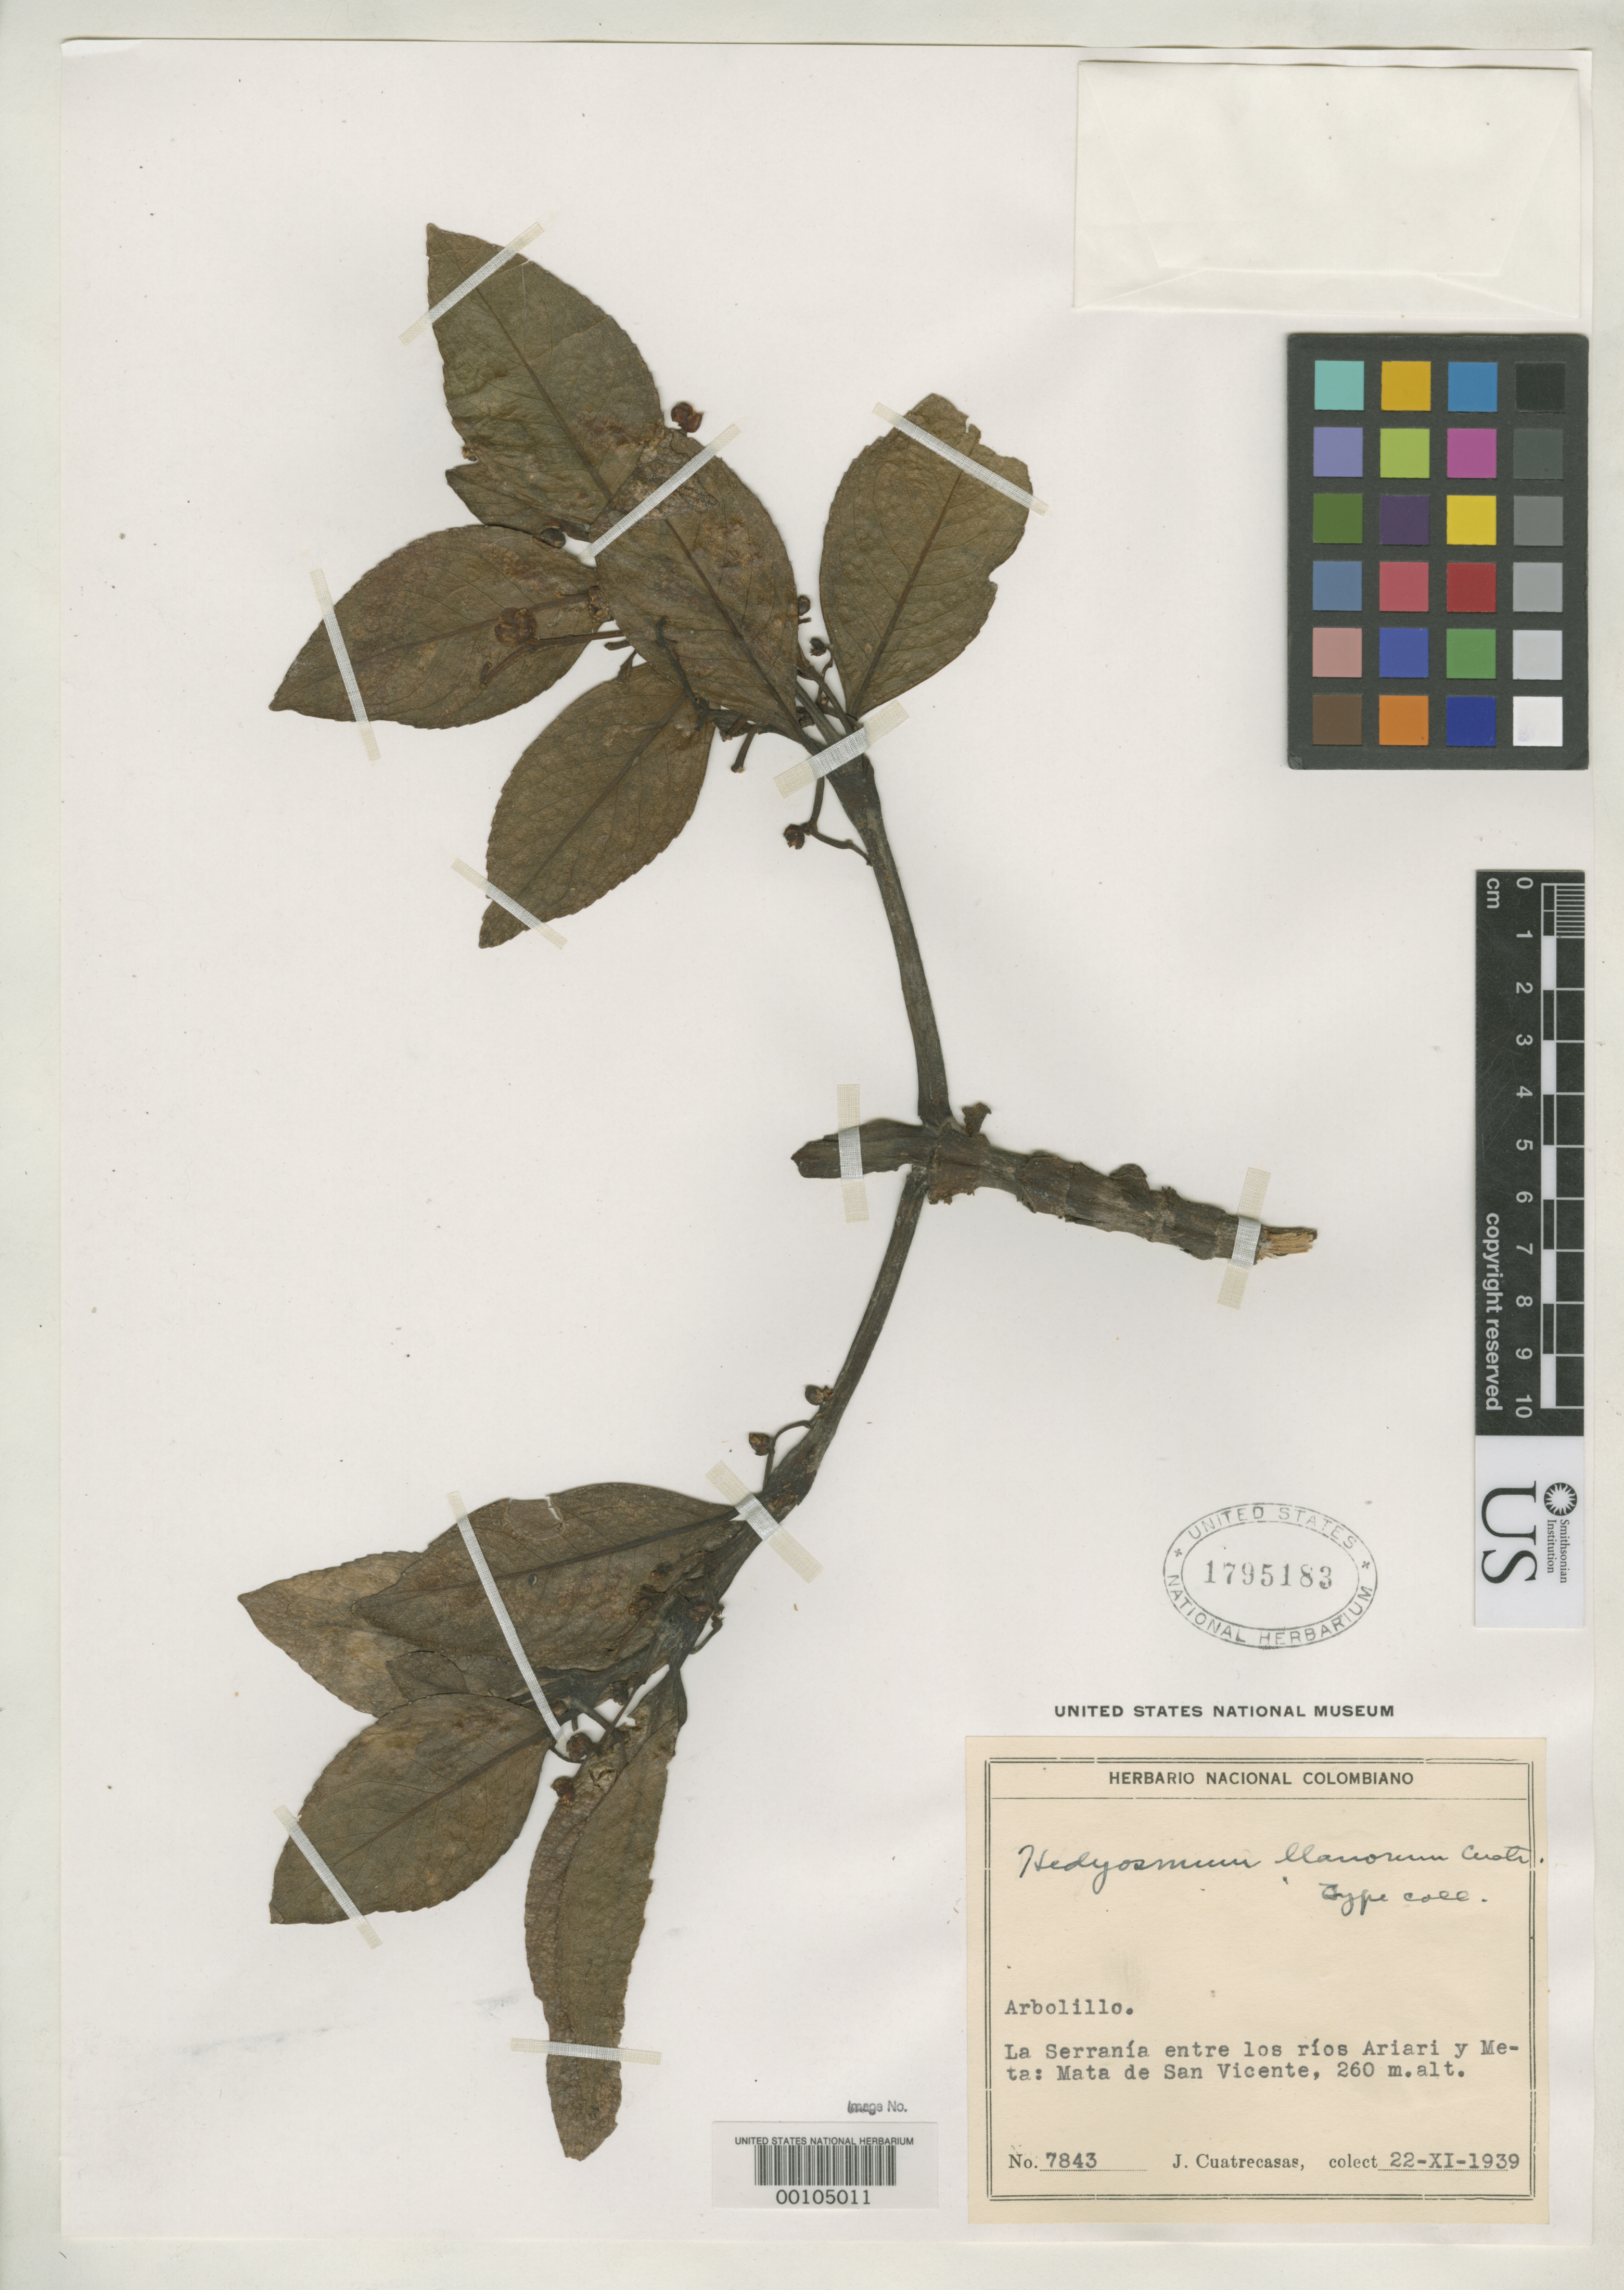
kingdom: Plantae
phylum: Tracheophyta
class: Magnoliopsida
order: Chloranthales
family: Chloranthaceae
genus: Hedyosmum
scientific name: Hedyosmum llanorum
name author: Cuatrec.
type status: Isotype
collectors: J. Cuatrecasas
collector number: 7843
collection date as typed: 22 Nov 1939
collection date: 1939-11-22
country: Colombia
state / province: Meta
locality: La Serrania, entre los Rios Ariari y Meta, mata de San Vicente.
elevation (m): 260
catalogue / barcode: US 1795183